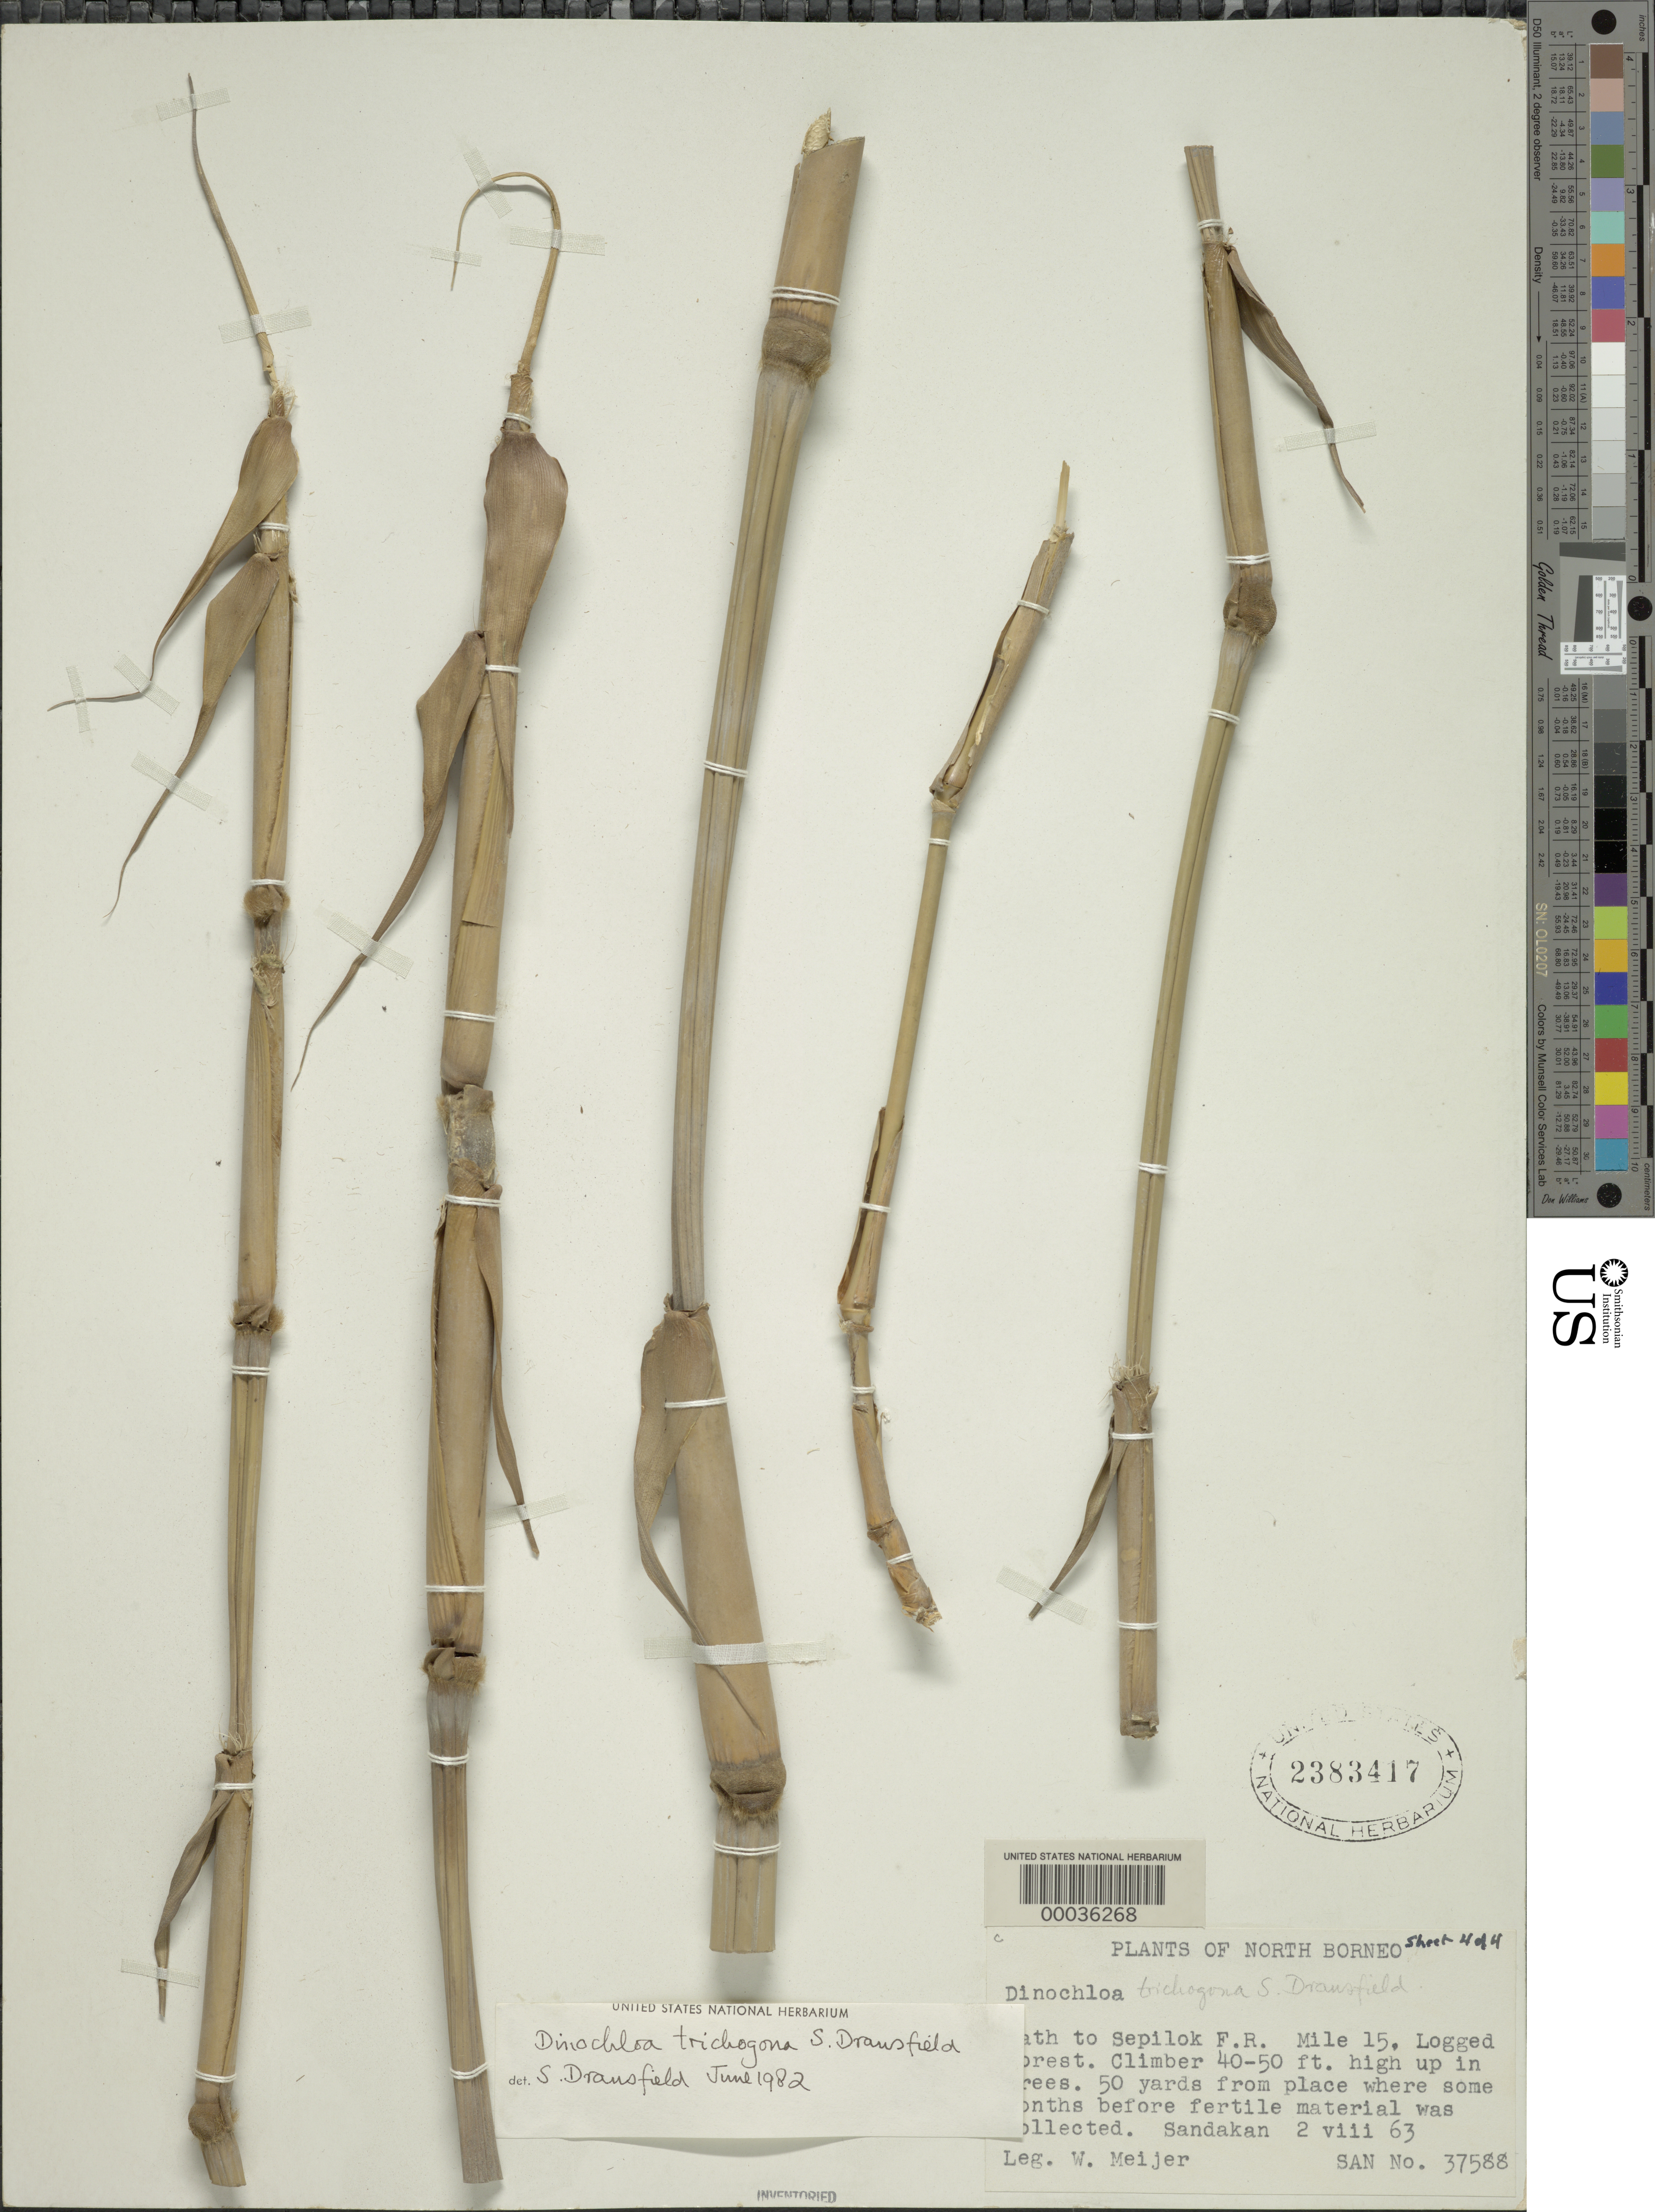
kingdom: Plantae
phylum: Tracheophyta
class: Liliopsida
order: Poales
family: Poaceae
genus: Dinochloa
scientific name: Dinochloa trichogona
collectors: W. Meijer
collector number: San 37588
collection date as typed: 02 Aug 1963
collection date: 1963-08-02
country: Malaysia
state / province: Sabah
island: Borneo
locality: Path to sepilok f.r. mile 15, sandakan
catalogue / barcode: US 2383417